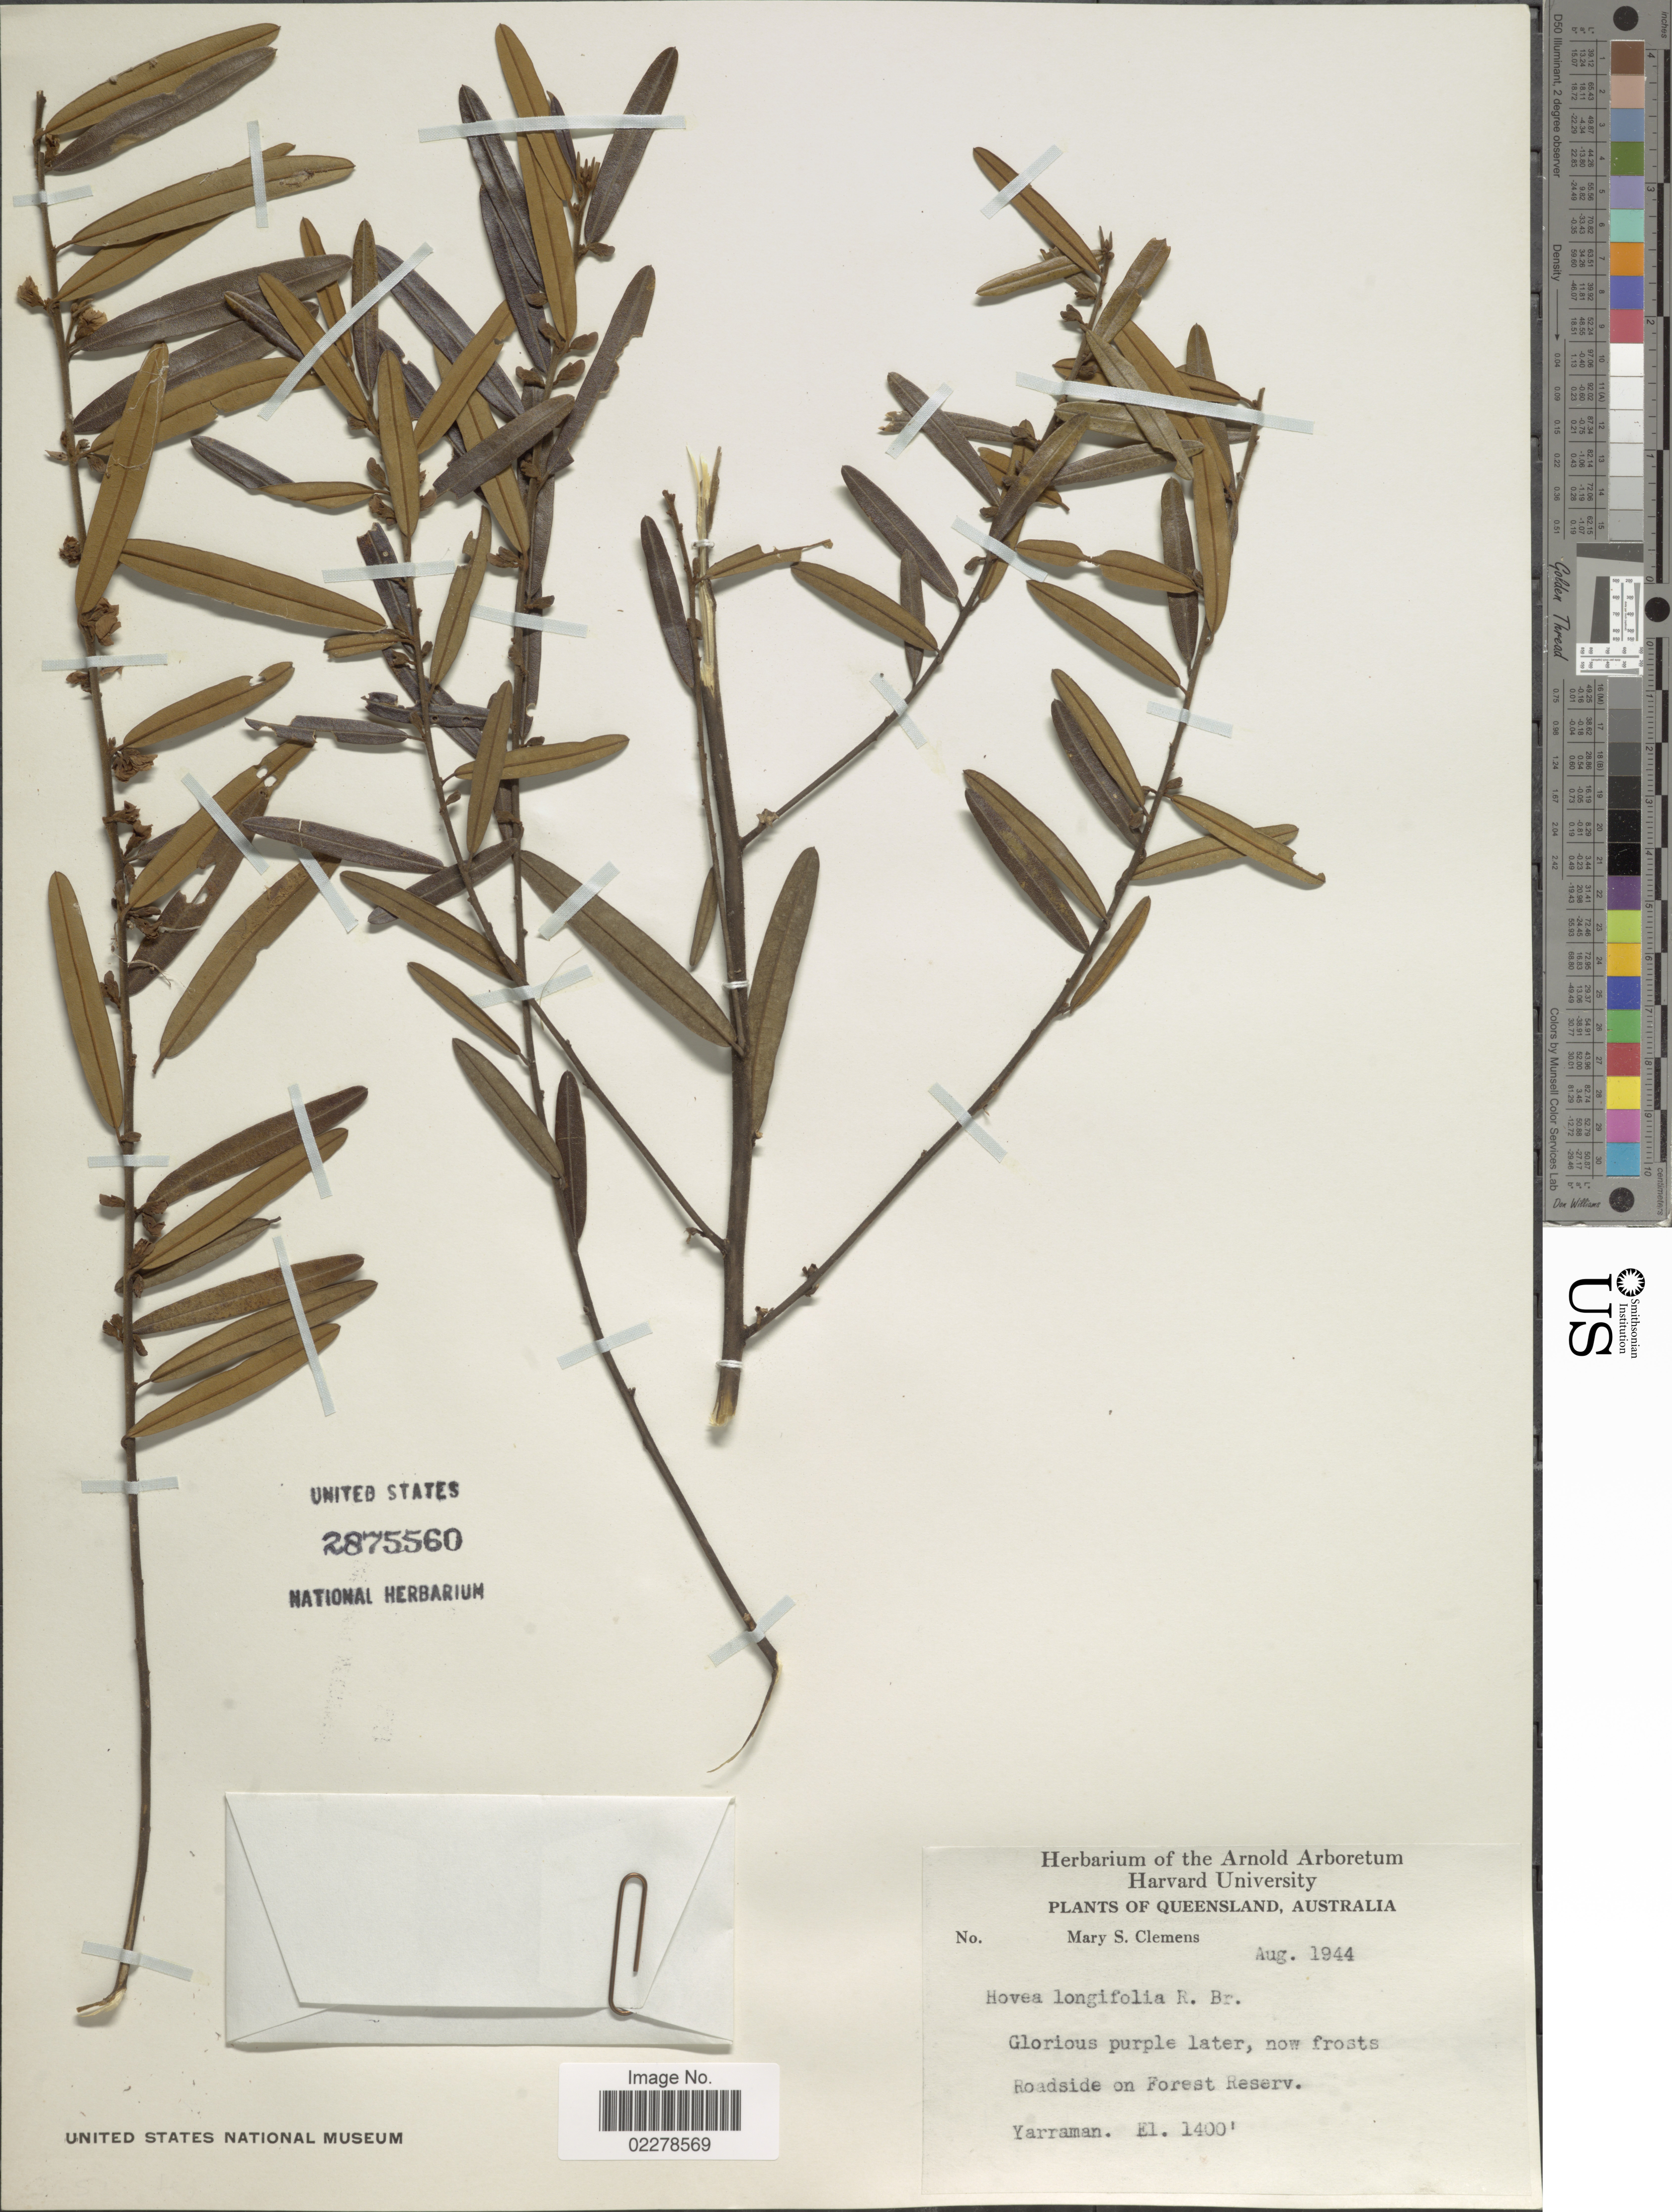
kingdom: Plantae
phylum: Tracheophyta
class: Magnoliopsida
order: Fabales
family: Fabaceae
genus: Hovea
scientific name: Hovea longifolia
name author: R. Br.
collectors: M. S. Clemens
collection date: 1944-08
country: Australia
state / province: Queensland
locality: Roadside on Forest Reserv. Yarraman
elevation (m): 427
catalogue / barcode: US 2875560